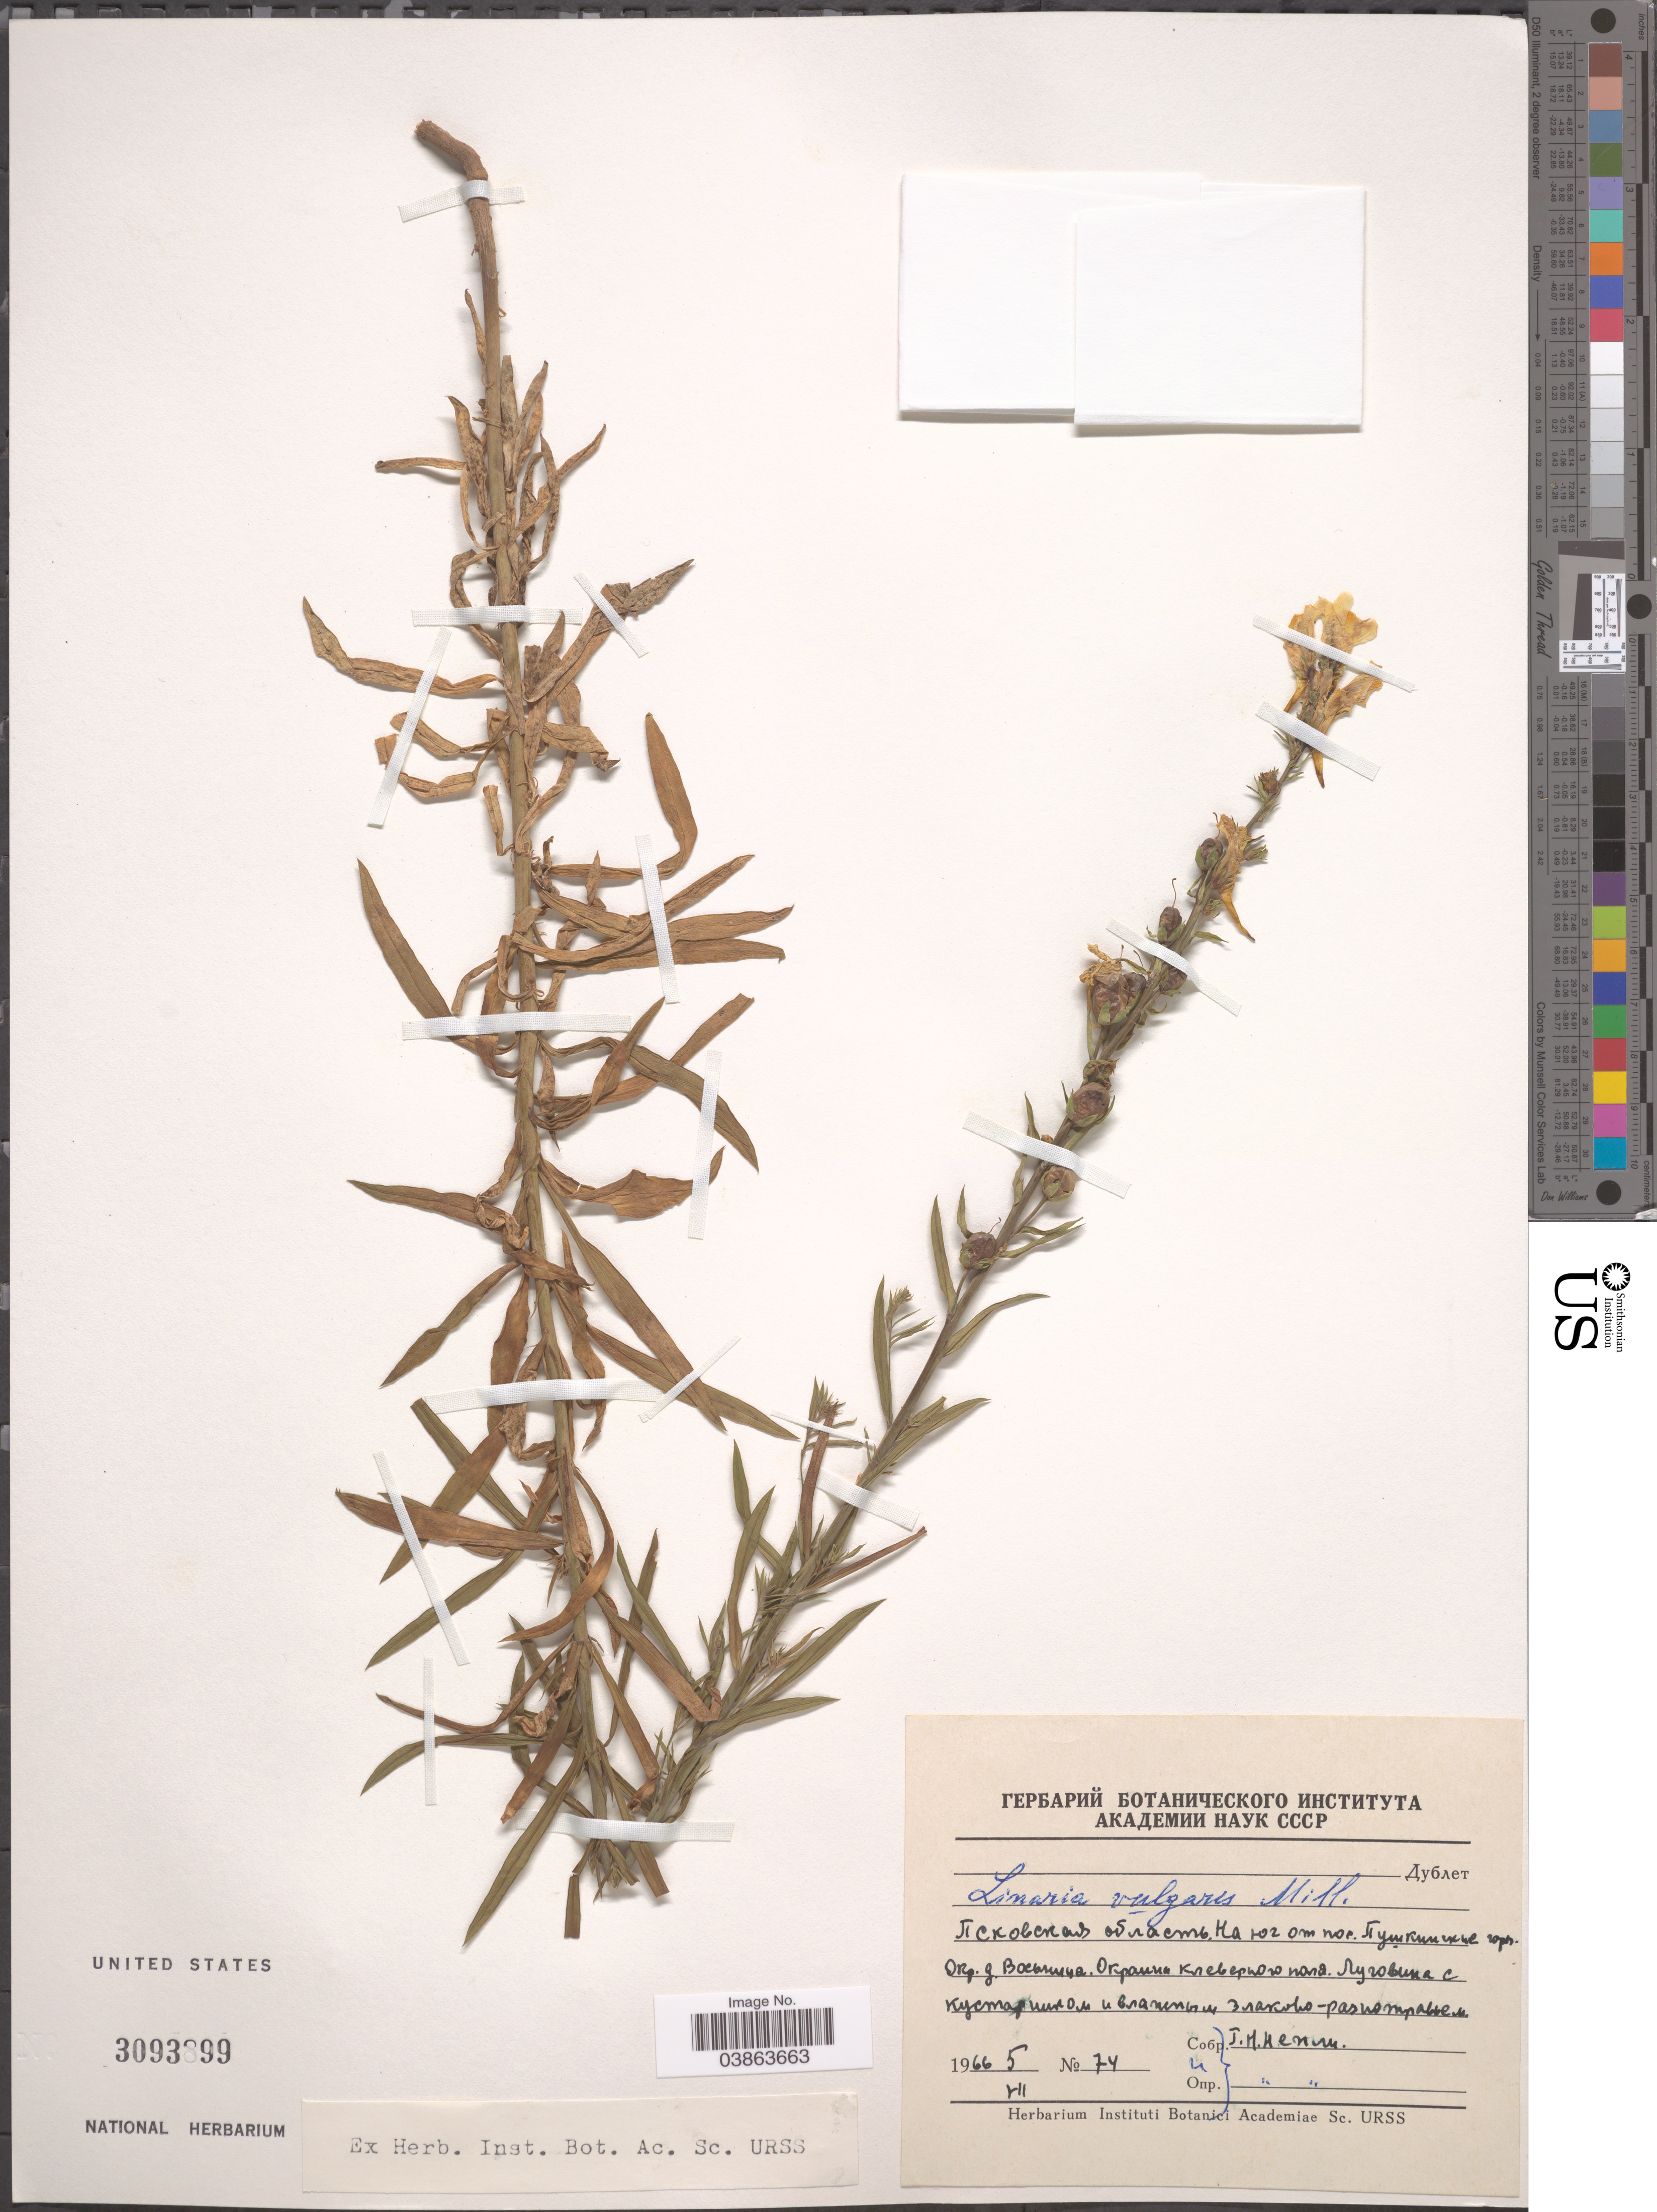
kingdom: Plantae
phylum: Tracheophyta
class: Magnoliopsida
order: Lamiales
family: Plantaginaceae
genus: Linaria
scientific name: Linaria vulgaris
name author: Mill.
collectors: X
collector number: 74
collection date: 1966-07-05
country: Russian Federation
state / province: Pskov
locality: South from village Puskinskie Gory, vicinity of village Vosmitsa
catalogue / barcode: US 3093899